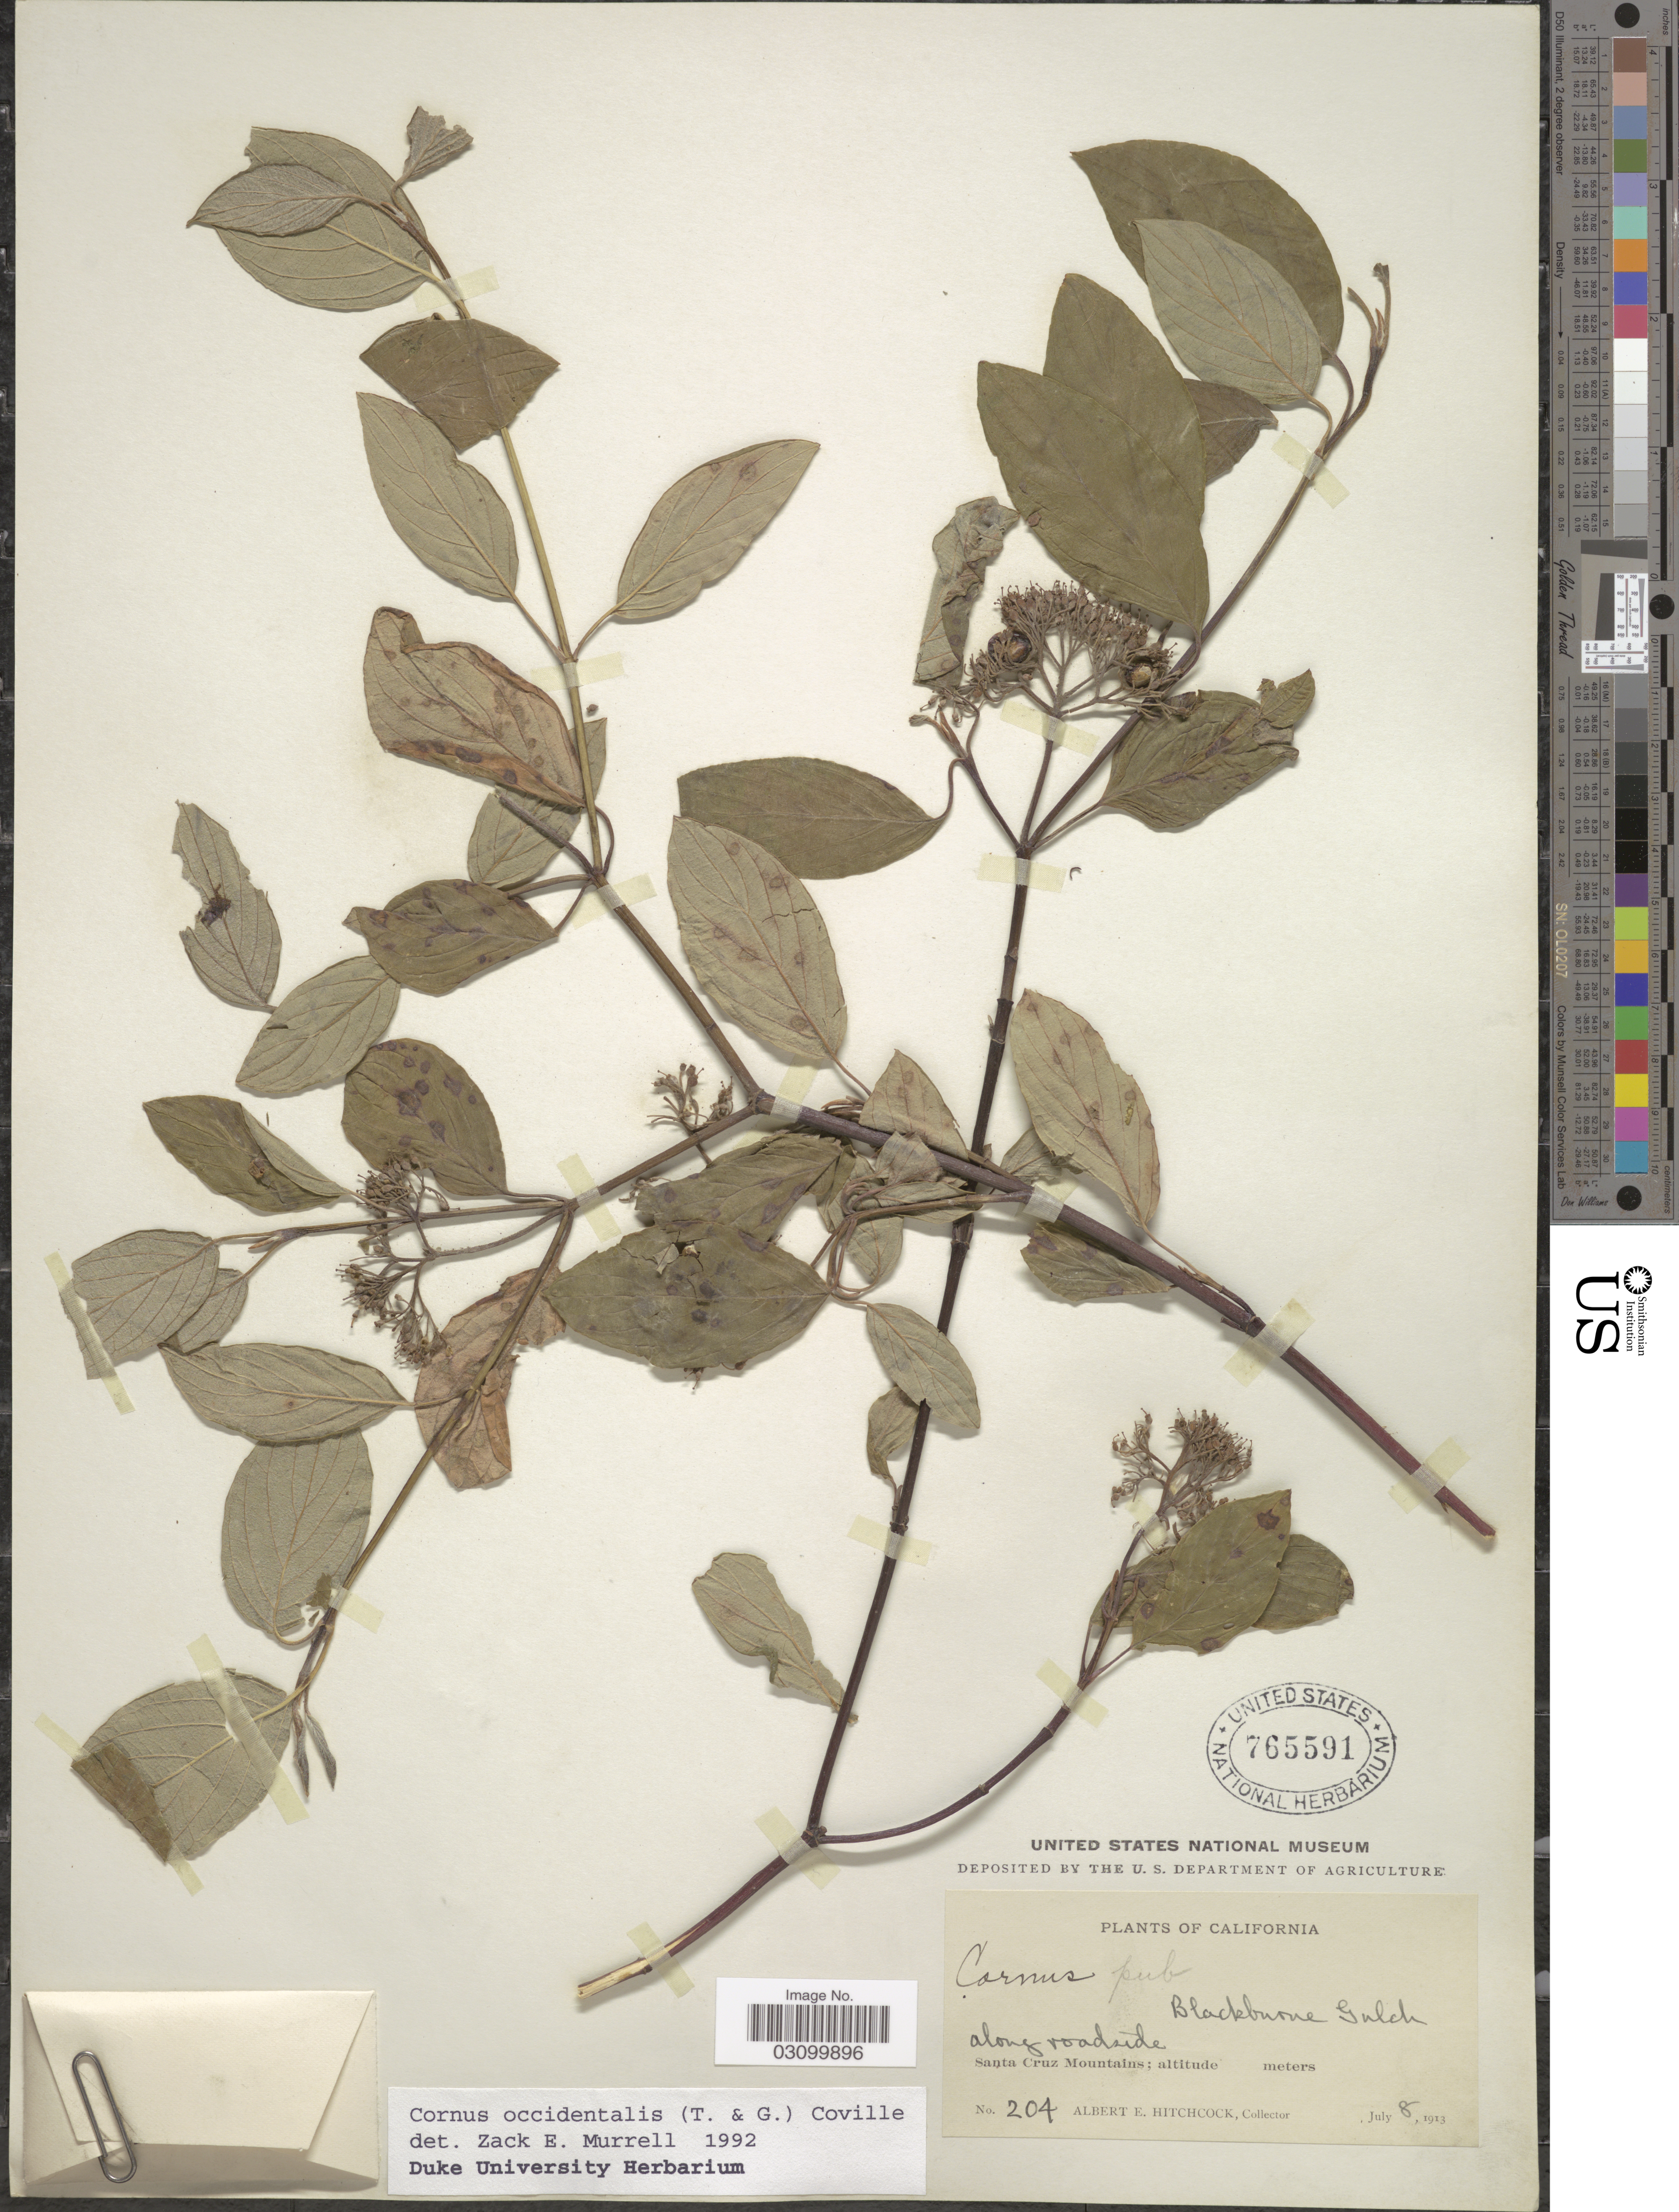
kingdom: Plantae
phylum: Tracheophyta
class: Magnoliopsida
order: Cornales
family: Cornaceae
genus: Cornus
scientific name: Cornus occidentalis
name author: (Torr. & A. Gray) Coville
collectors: A. Hitchcock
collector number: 204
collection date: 1913-07-08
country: United States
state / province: California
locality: Blackburn Gulch. Along roadside. Santa Cruz Mountains.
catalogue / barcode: US 765591